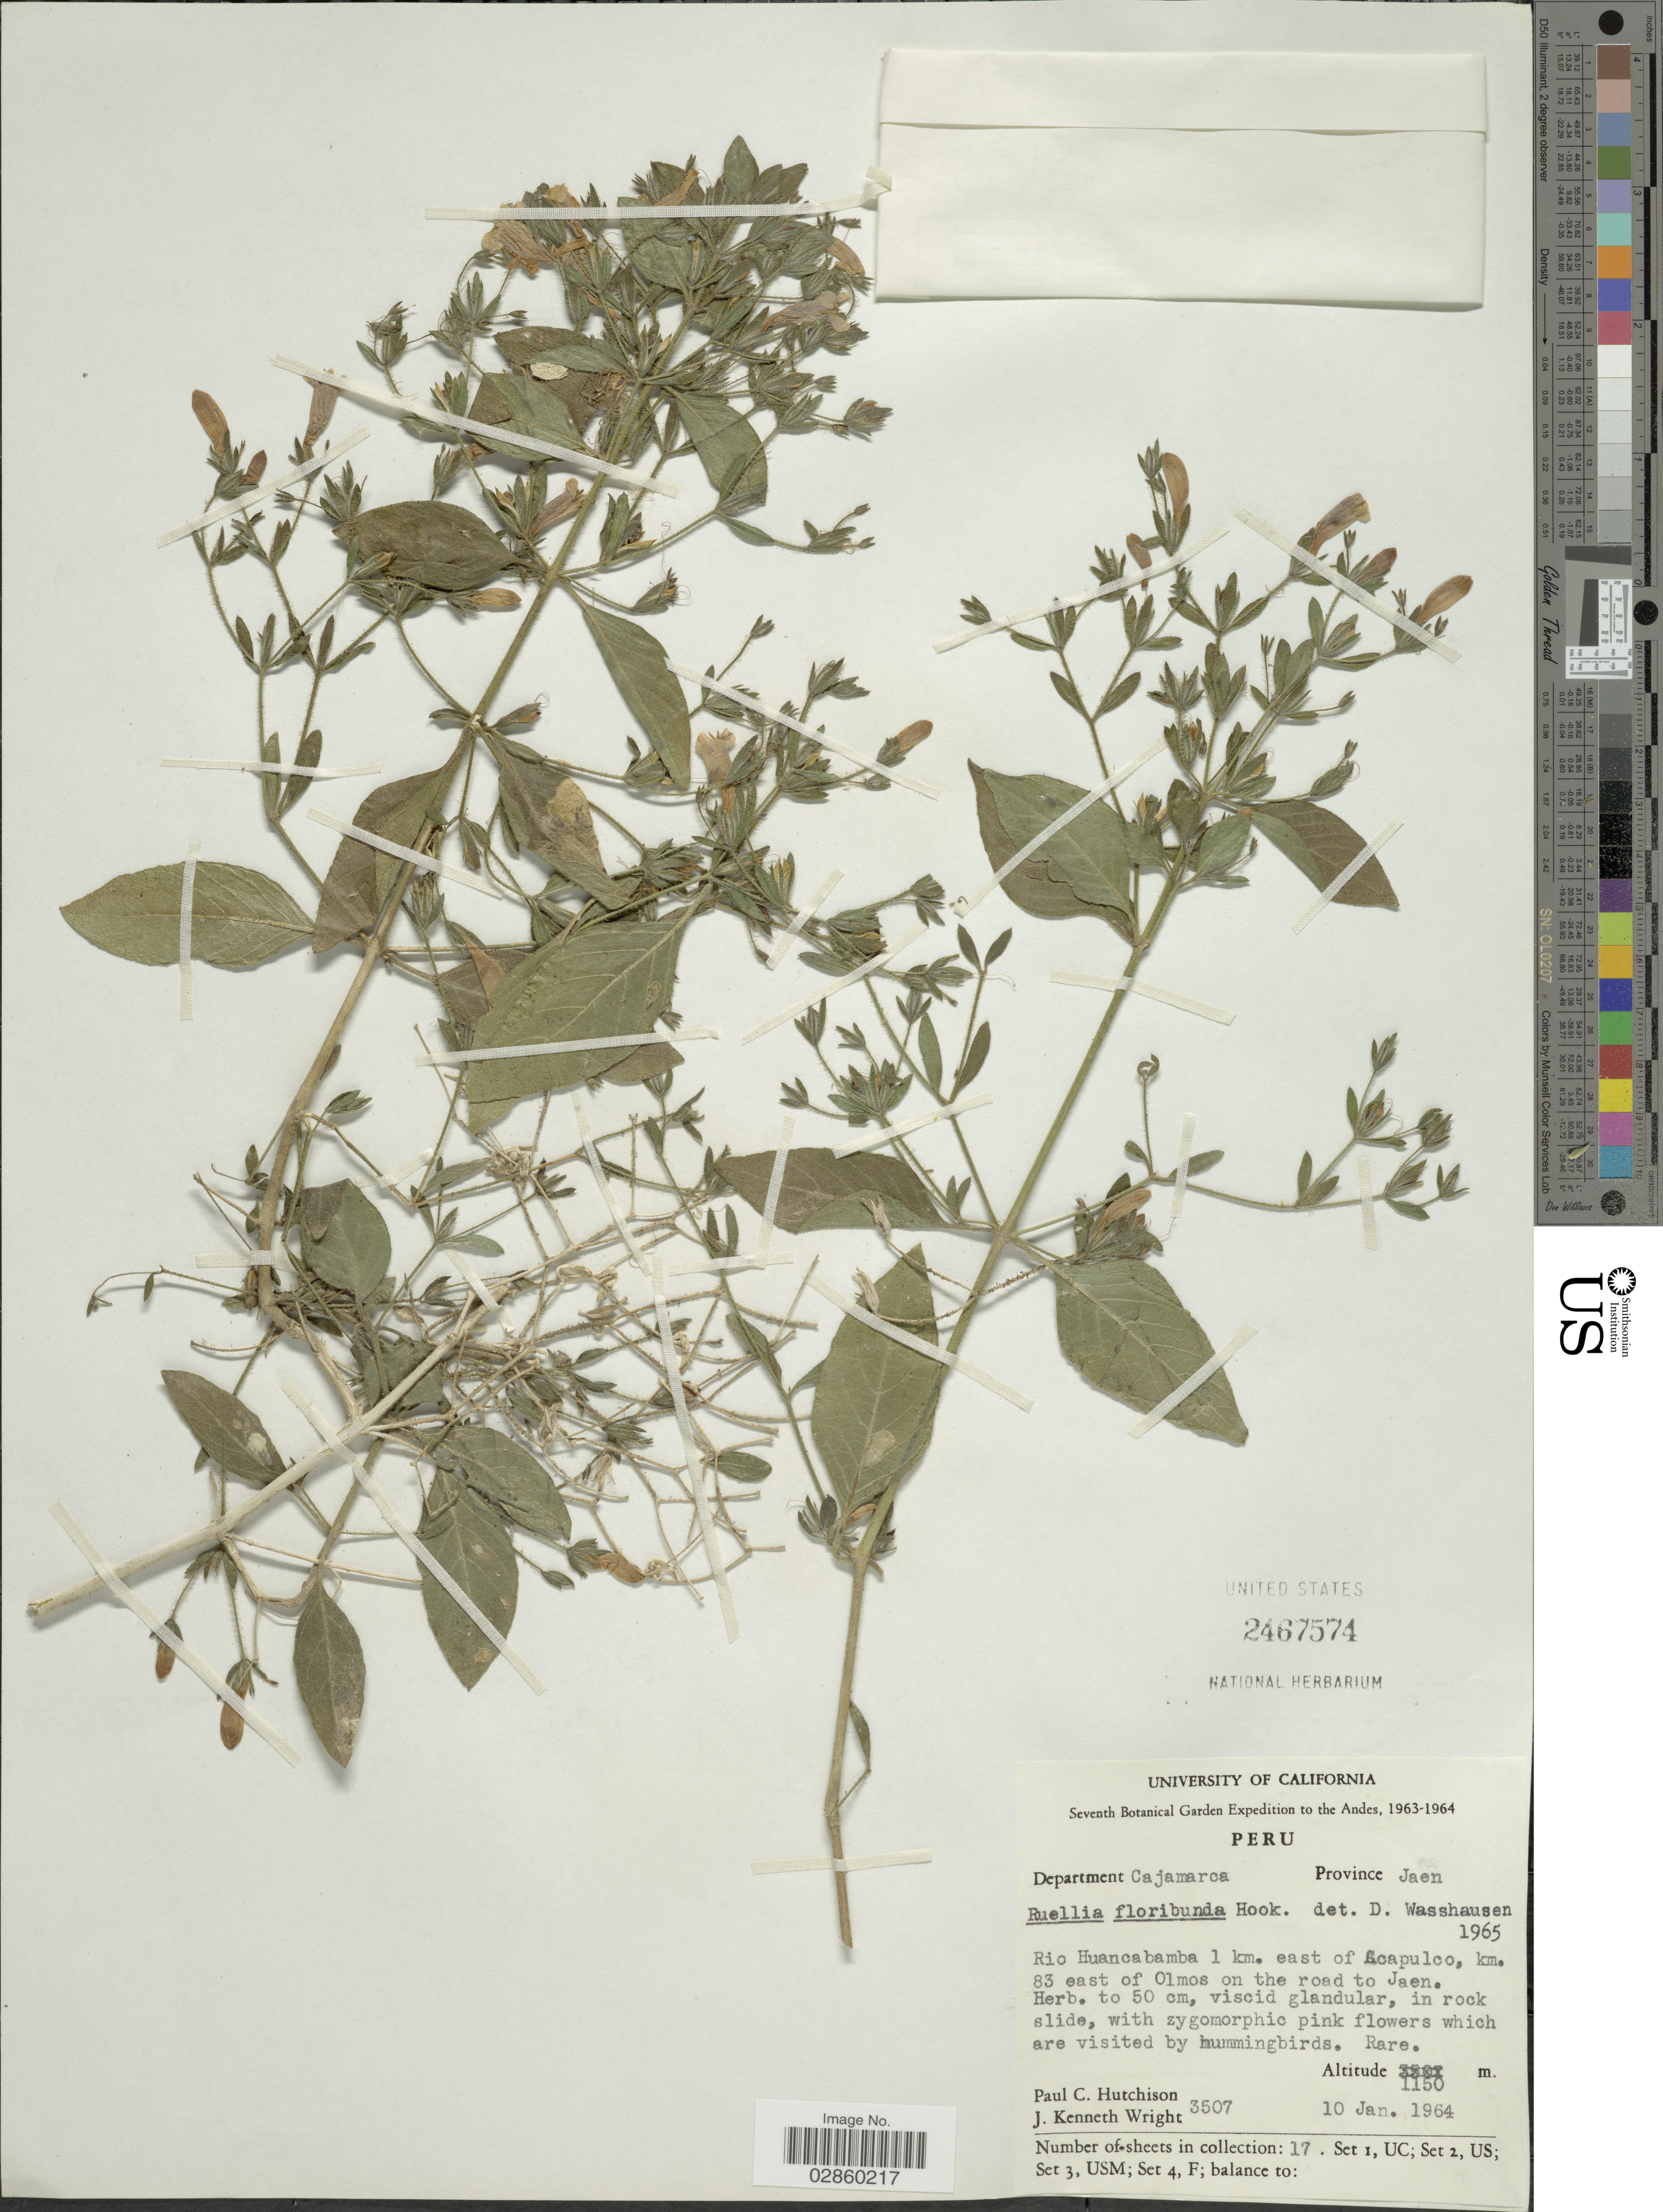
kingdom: Plantae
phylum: Tracheophyta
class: Magnoliopsida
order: Lamiales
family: Acanthaceae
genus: Ruellia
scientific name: Ruellia floribunda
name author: Hook.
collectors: P. C. Hutchison & J. K. Wright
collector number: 3507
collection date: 1964-01-10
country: Peru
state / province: Cajamarca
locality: Department Cajamarca, Province Jaen, Rio Huancabamba 1 km. east of Acapulco, km 83 east of Olmos on the road to Jaen.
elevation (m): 1150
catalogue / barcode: US 2467574